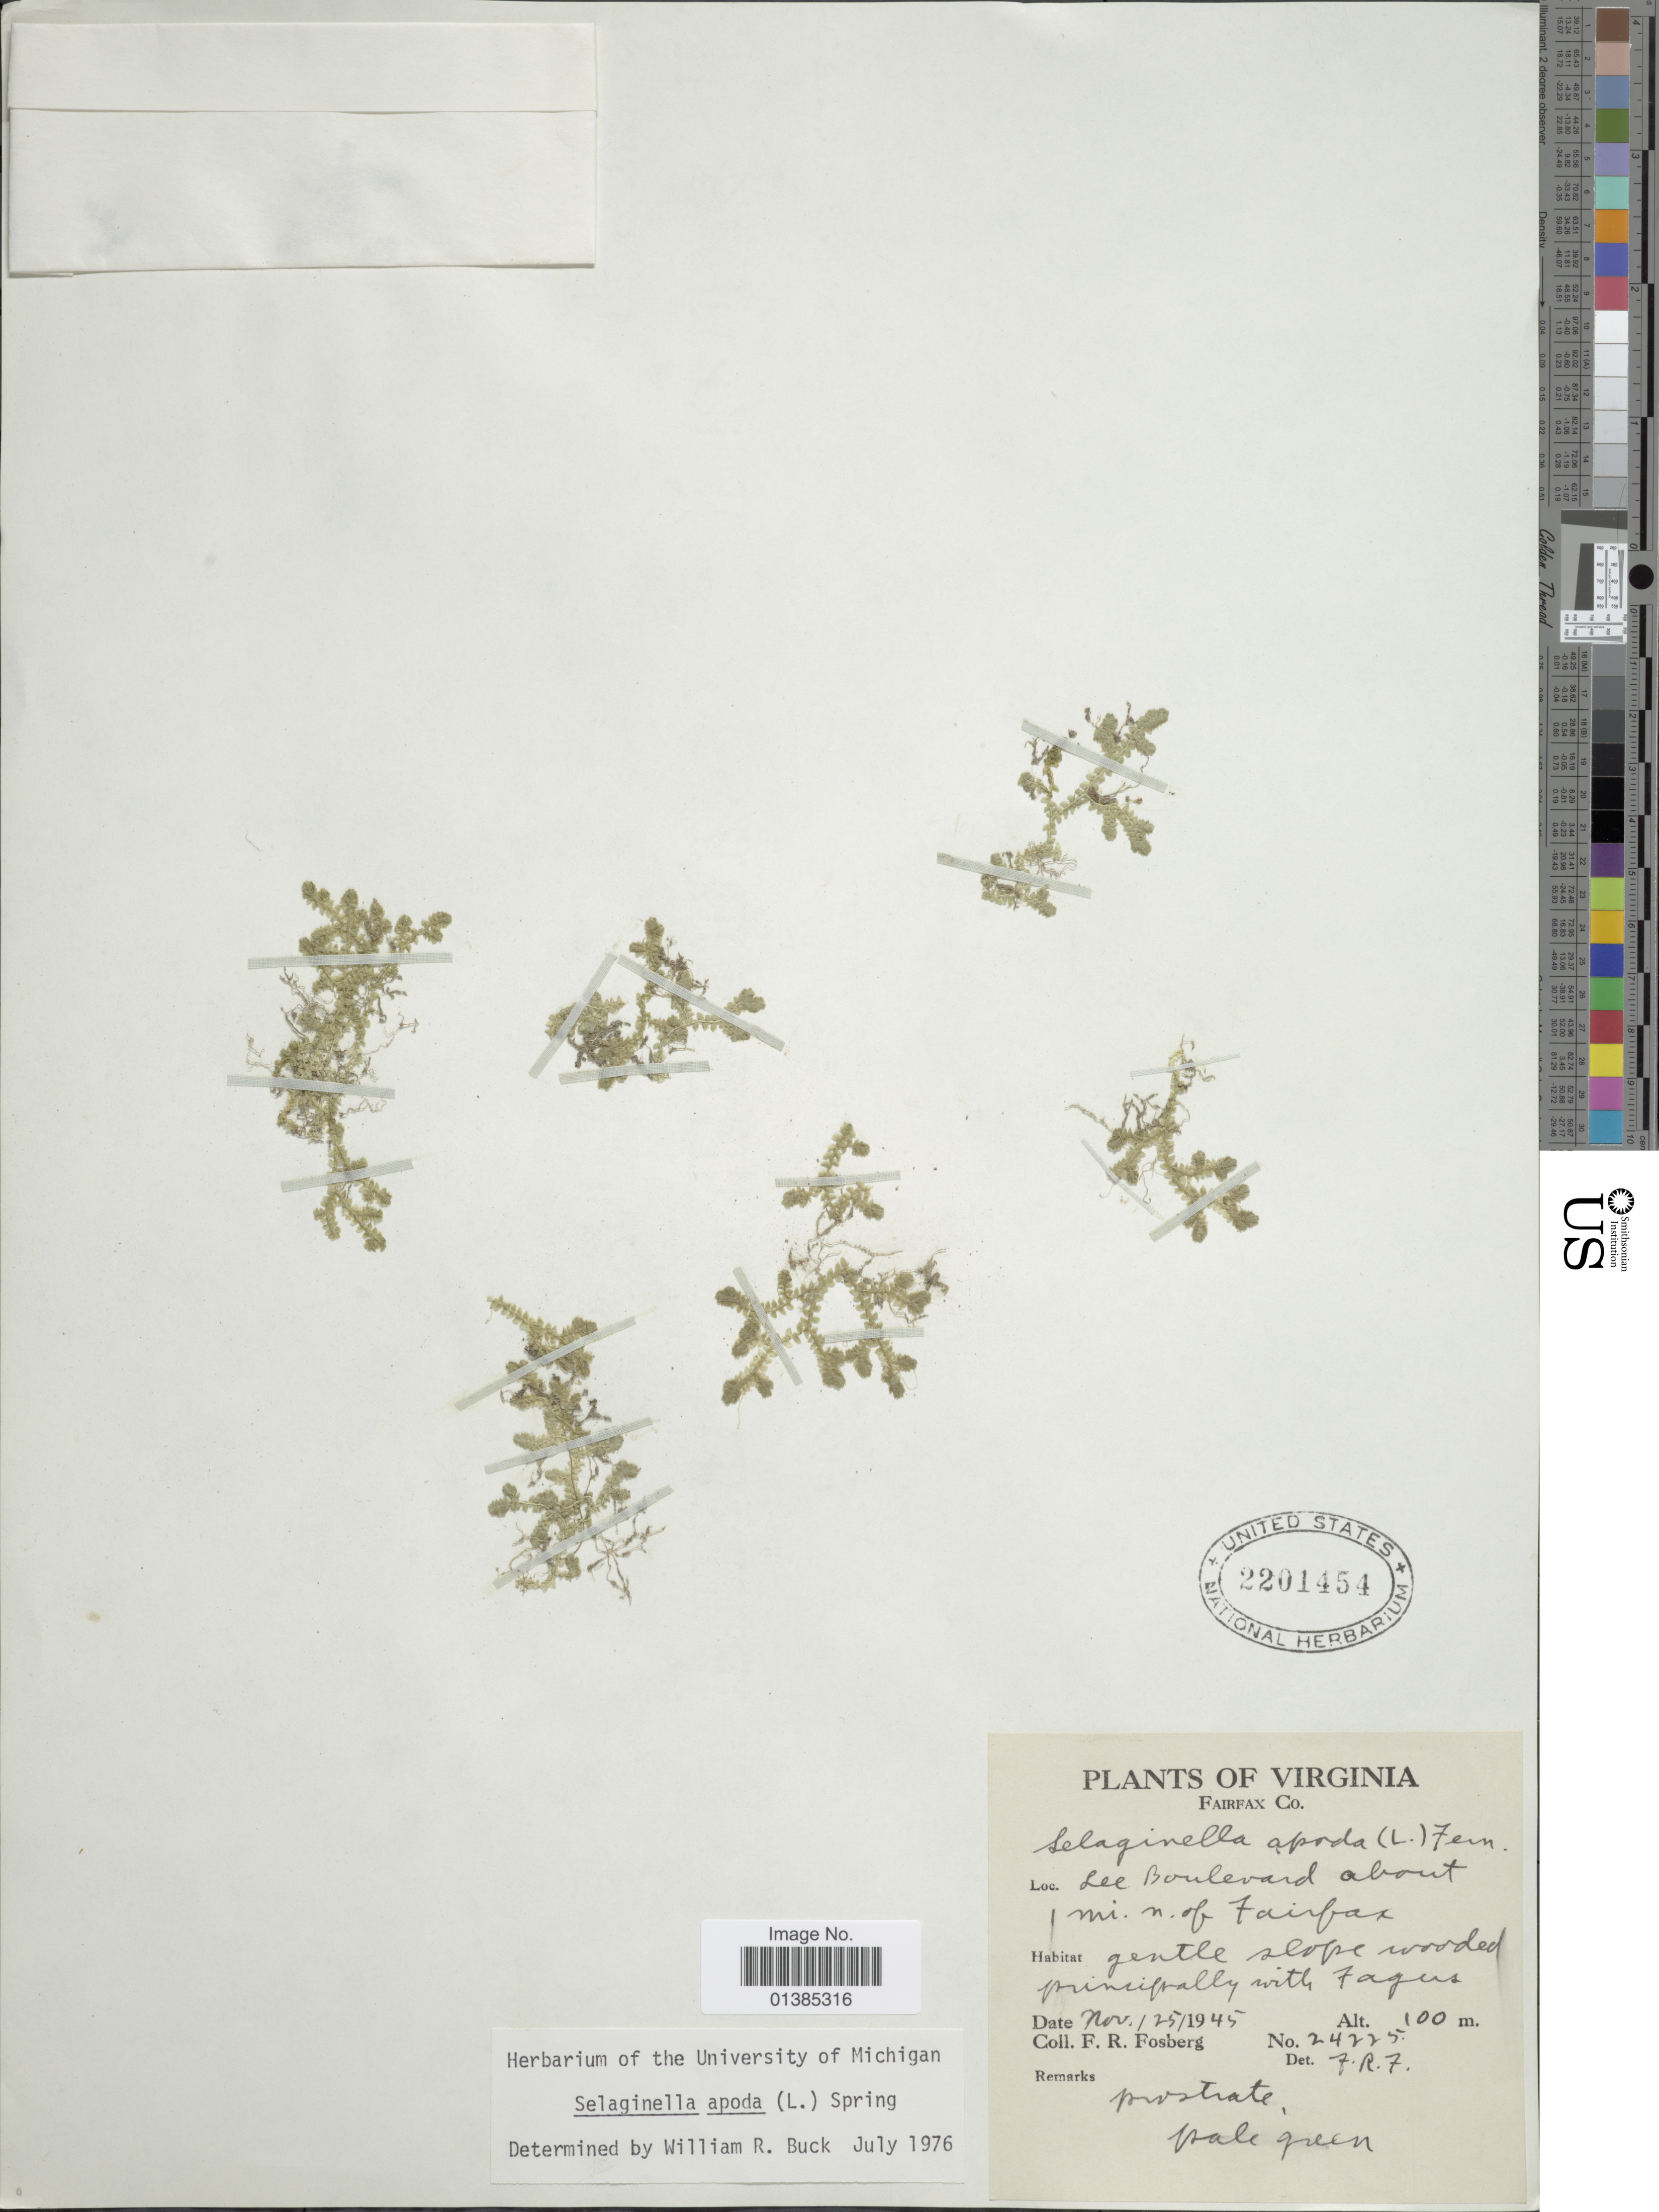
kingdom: Plantae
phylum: Tracheophyta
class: Lycopodiopsida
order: Selaginellales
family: Selaginellaceae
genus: Selaginella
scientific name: Selaginella apus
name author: Spring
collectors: F. R. Fosberg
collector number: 24225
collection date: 1945-11-25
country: United States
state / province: Virginia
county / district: Fairfax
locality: Fairfax Co. Lee Boulevard about 1 mi. n. of Fairfax.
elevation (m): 100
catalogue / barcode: US 2201454